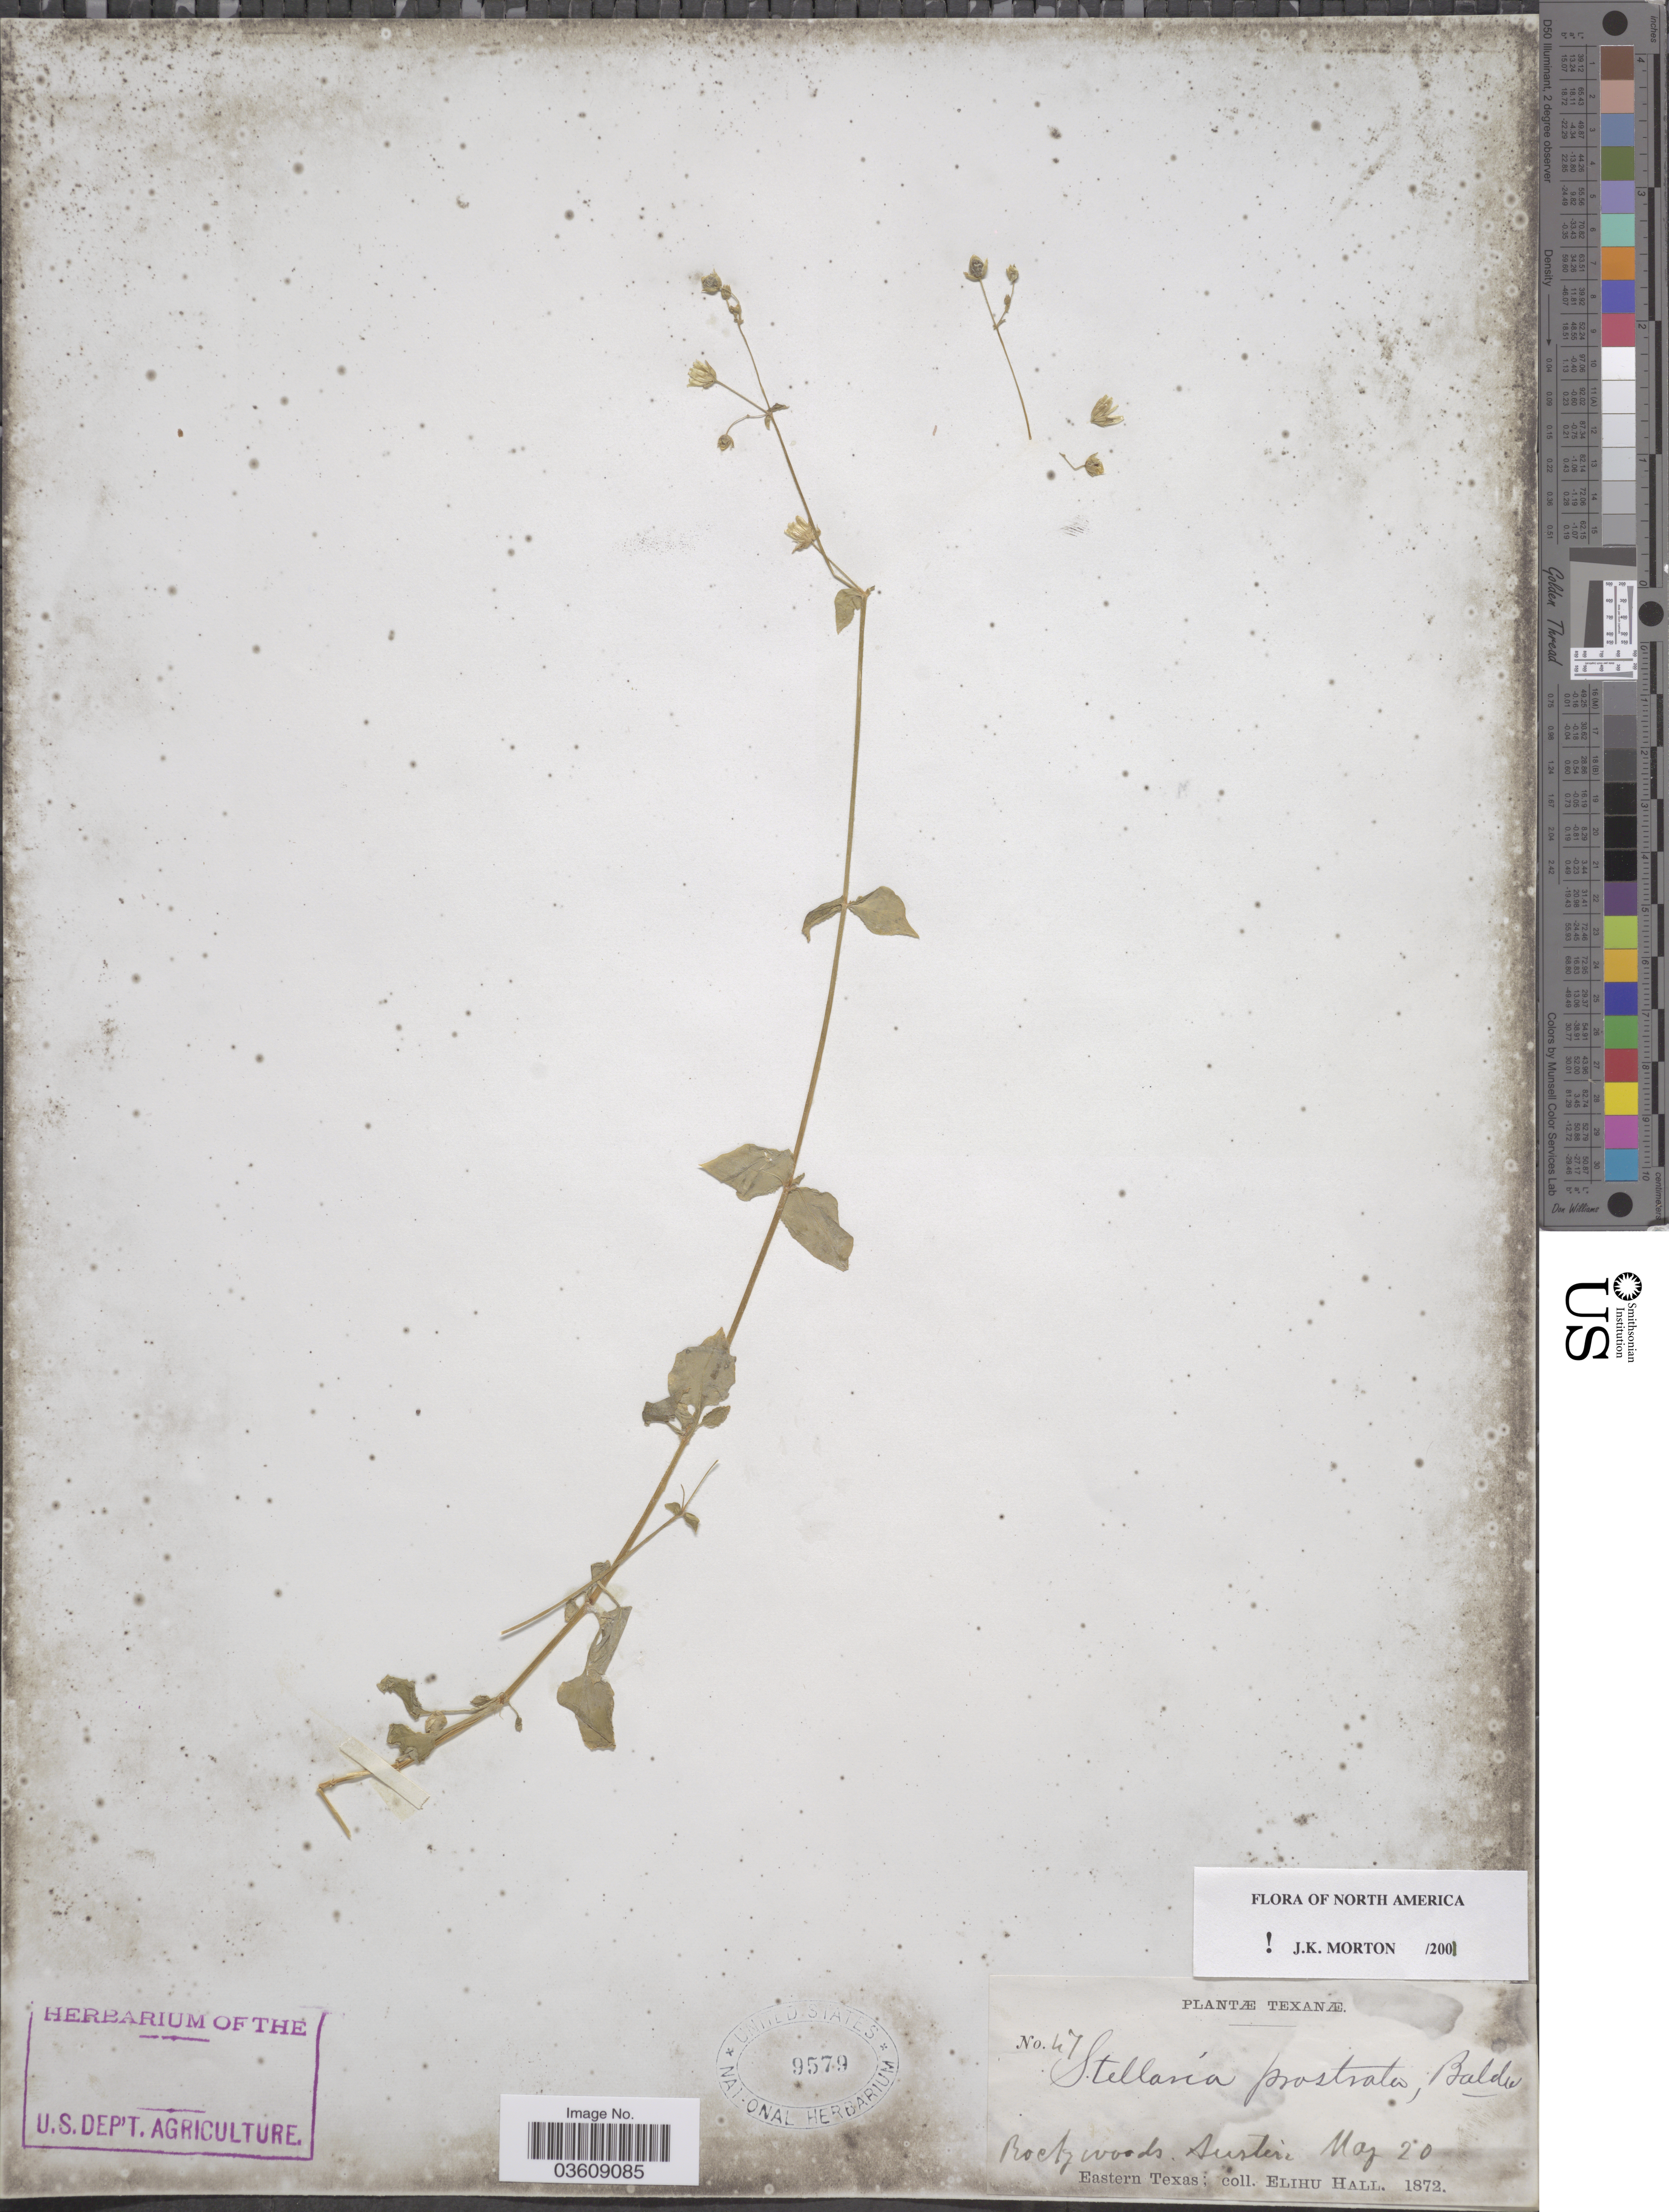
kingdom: Plantae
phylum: Tracheophyta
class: Magnoliopsida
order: Caryophyllales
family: Caryophyllaceae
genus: Stellaria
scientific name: Stellaria prostrata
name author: Baldwin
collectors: E. Hall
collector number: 47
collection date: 1872-05-20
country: United States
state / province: Texas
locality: Austin, Eastern Texas.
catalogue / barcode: US 9579